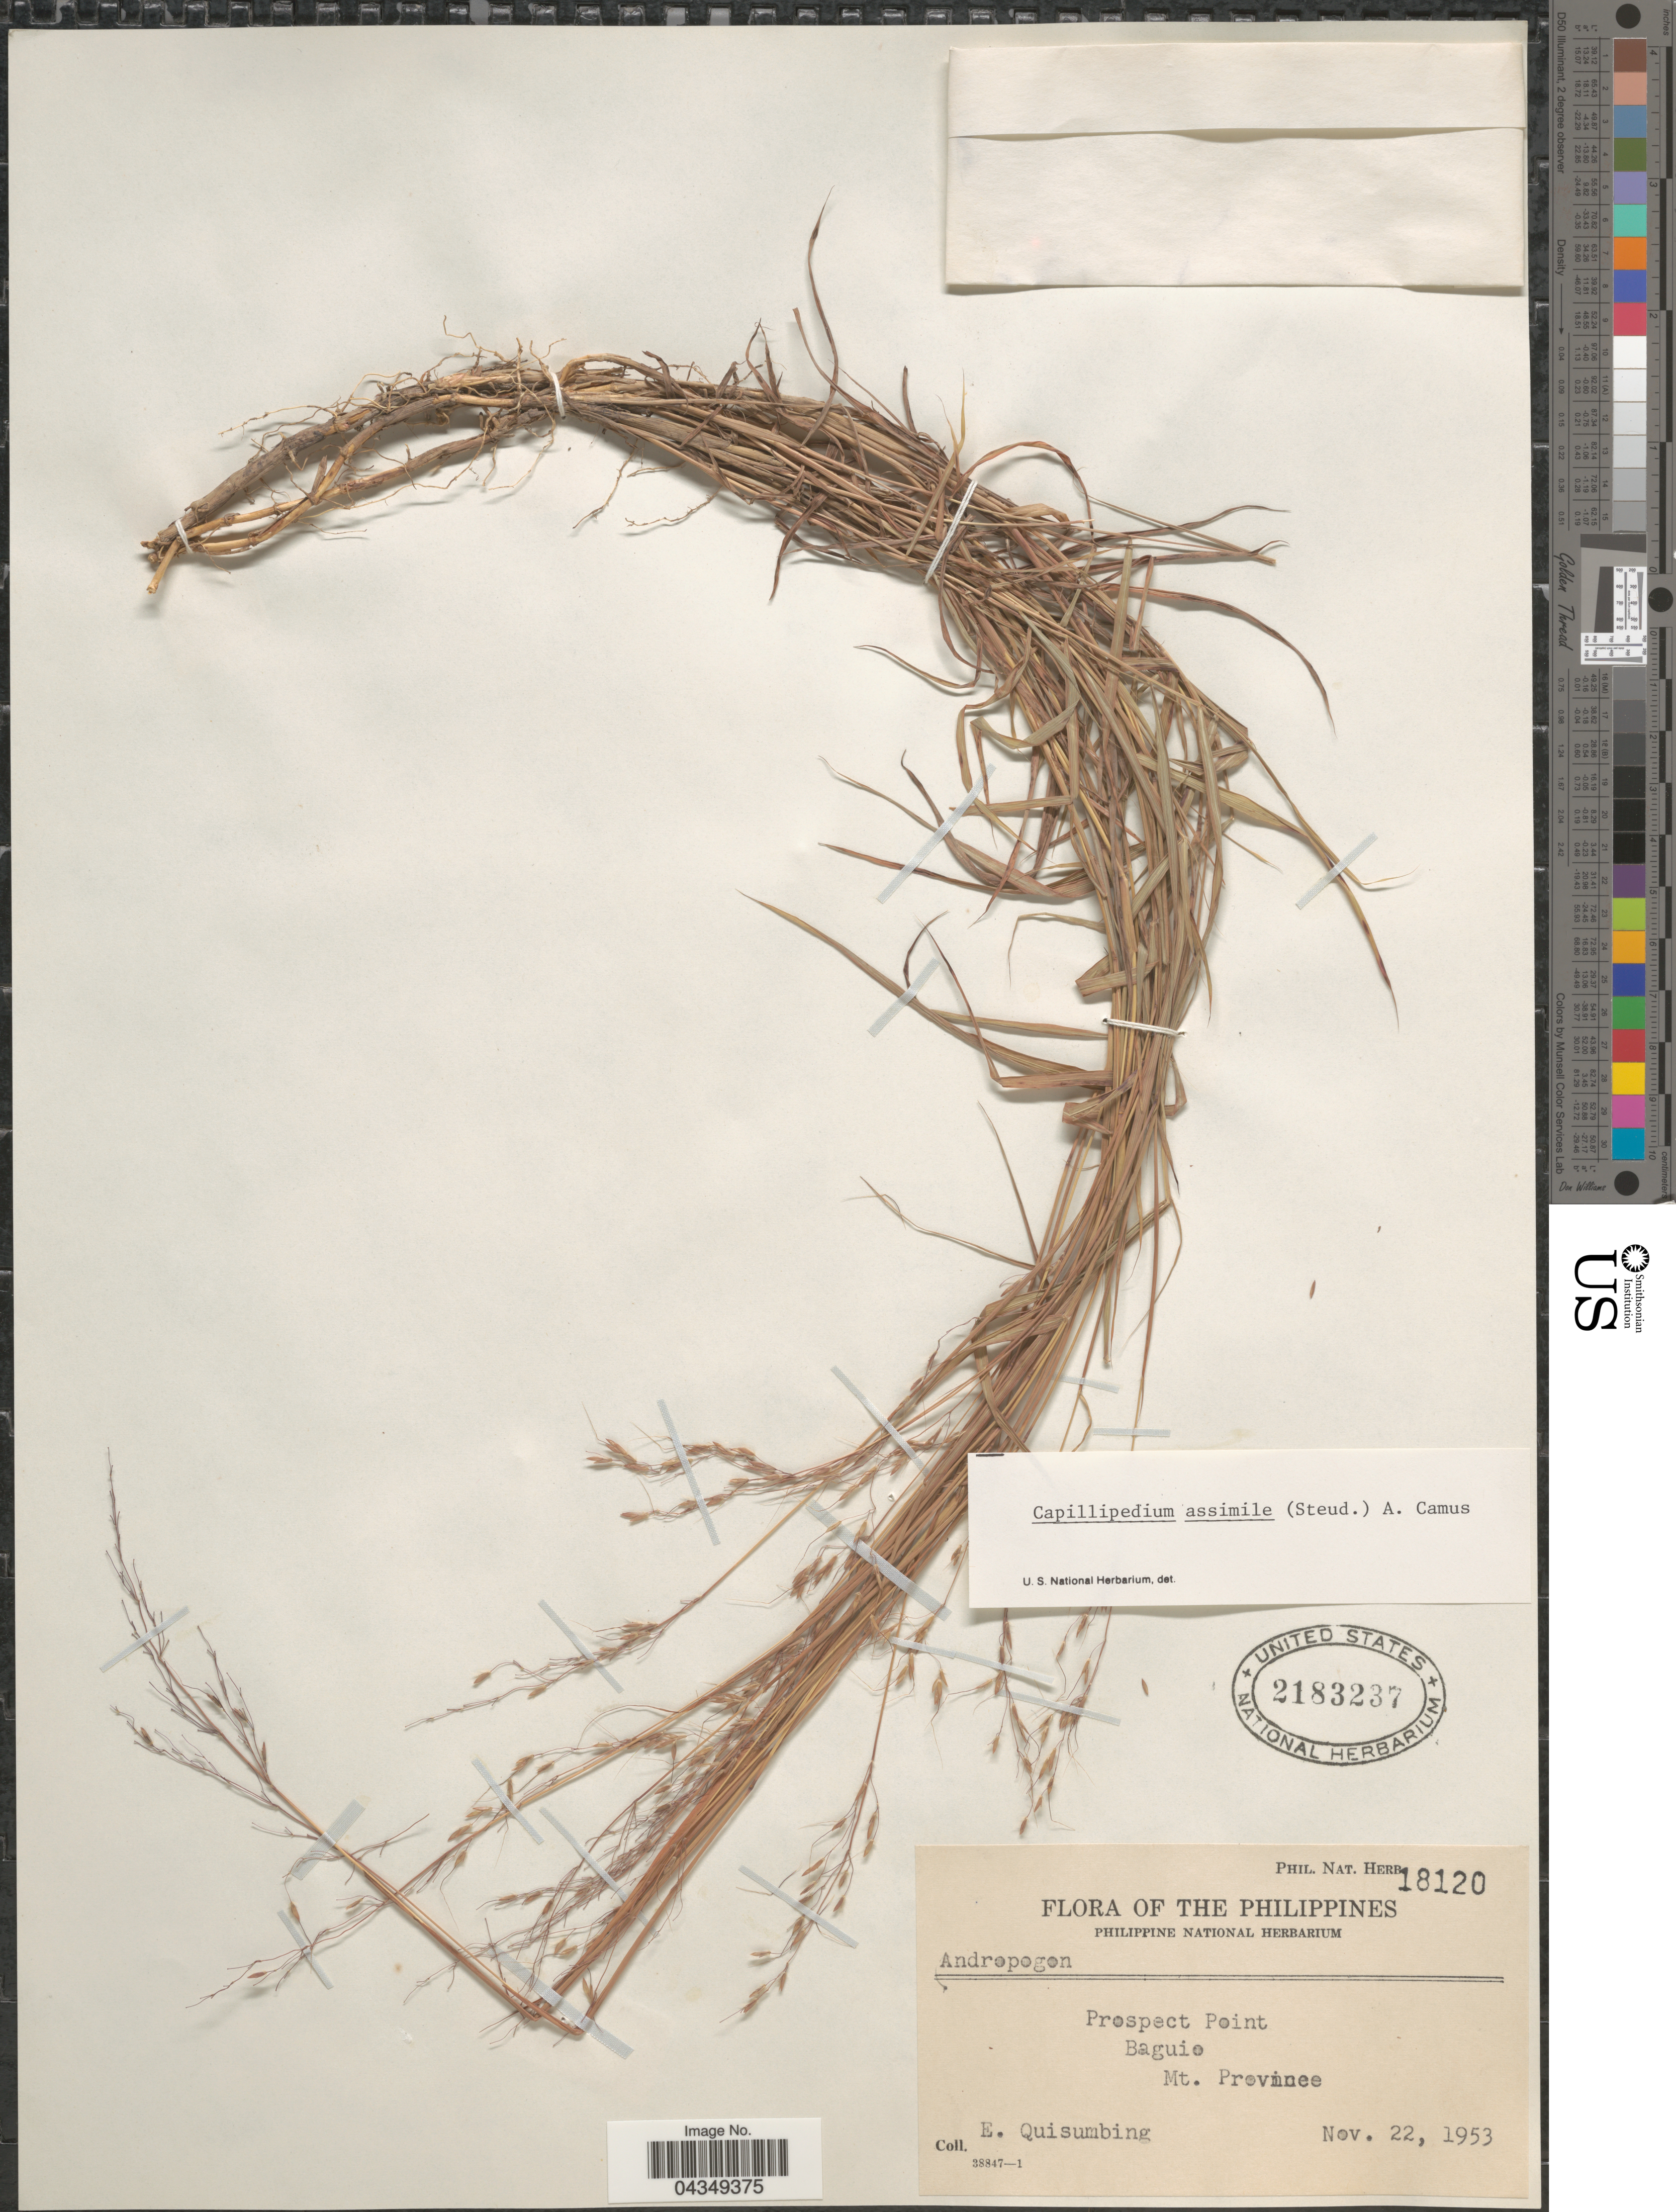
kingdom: Plantae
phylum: Tracheophyta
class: Liliopsida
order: Poales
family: Poaceae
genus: Capillipedium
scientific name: Capillipedium assimile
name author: (Steud.) A. Camus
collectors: E. Quisumbing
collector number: Phil. Nat. Herb. 18120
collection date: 1953-11-22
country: Philippines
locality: Prospect Point. Baguio. Mt. Province.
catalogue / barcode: US 2183237